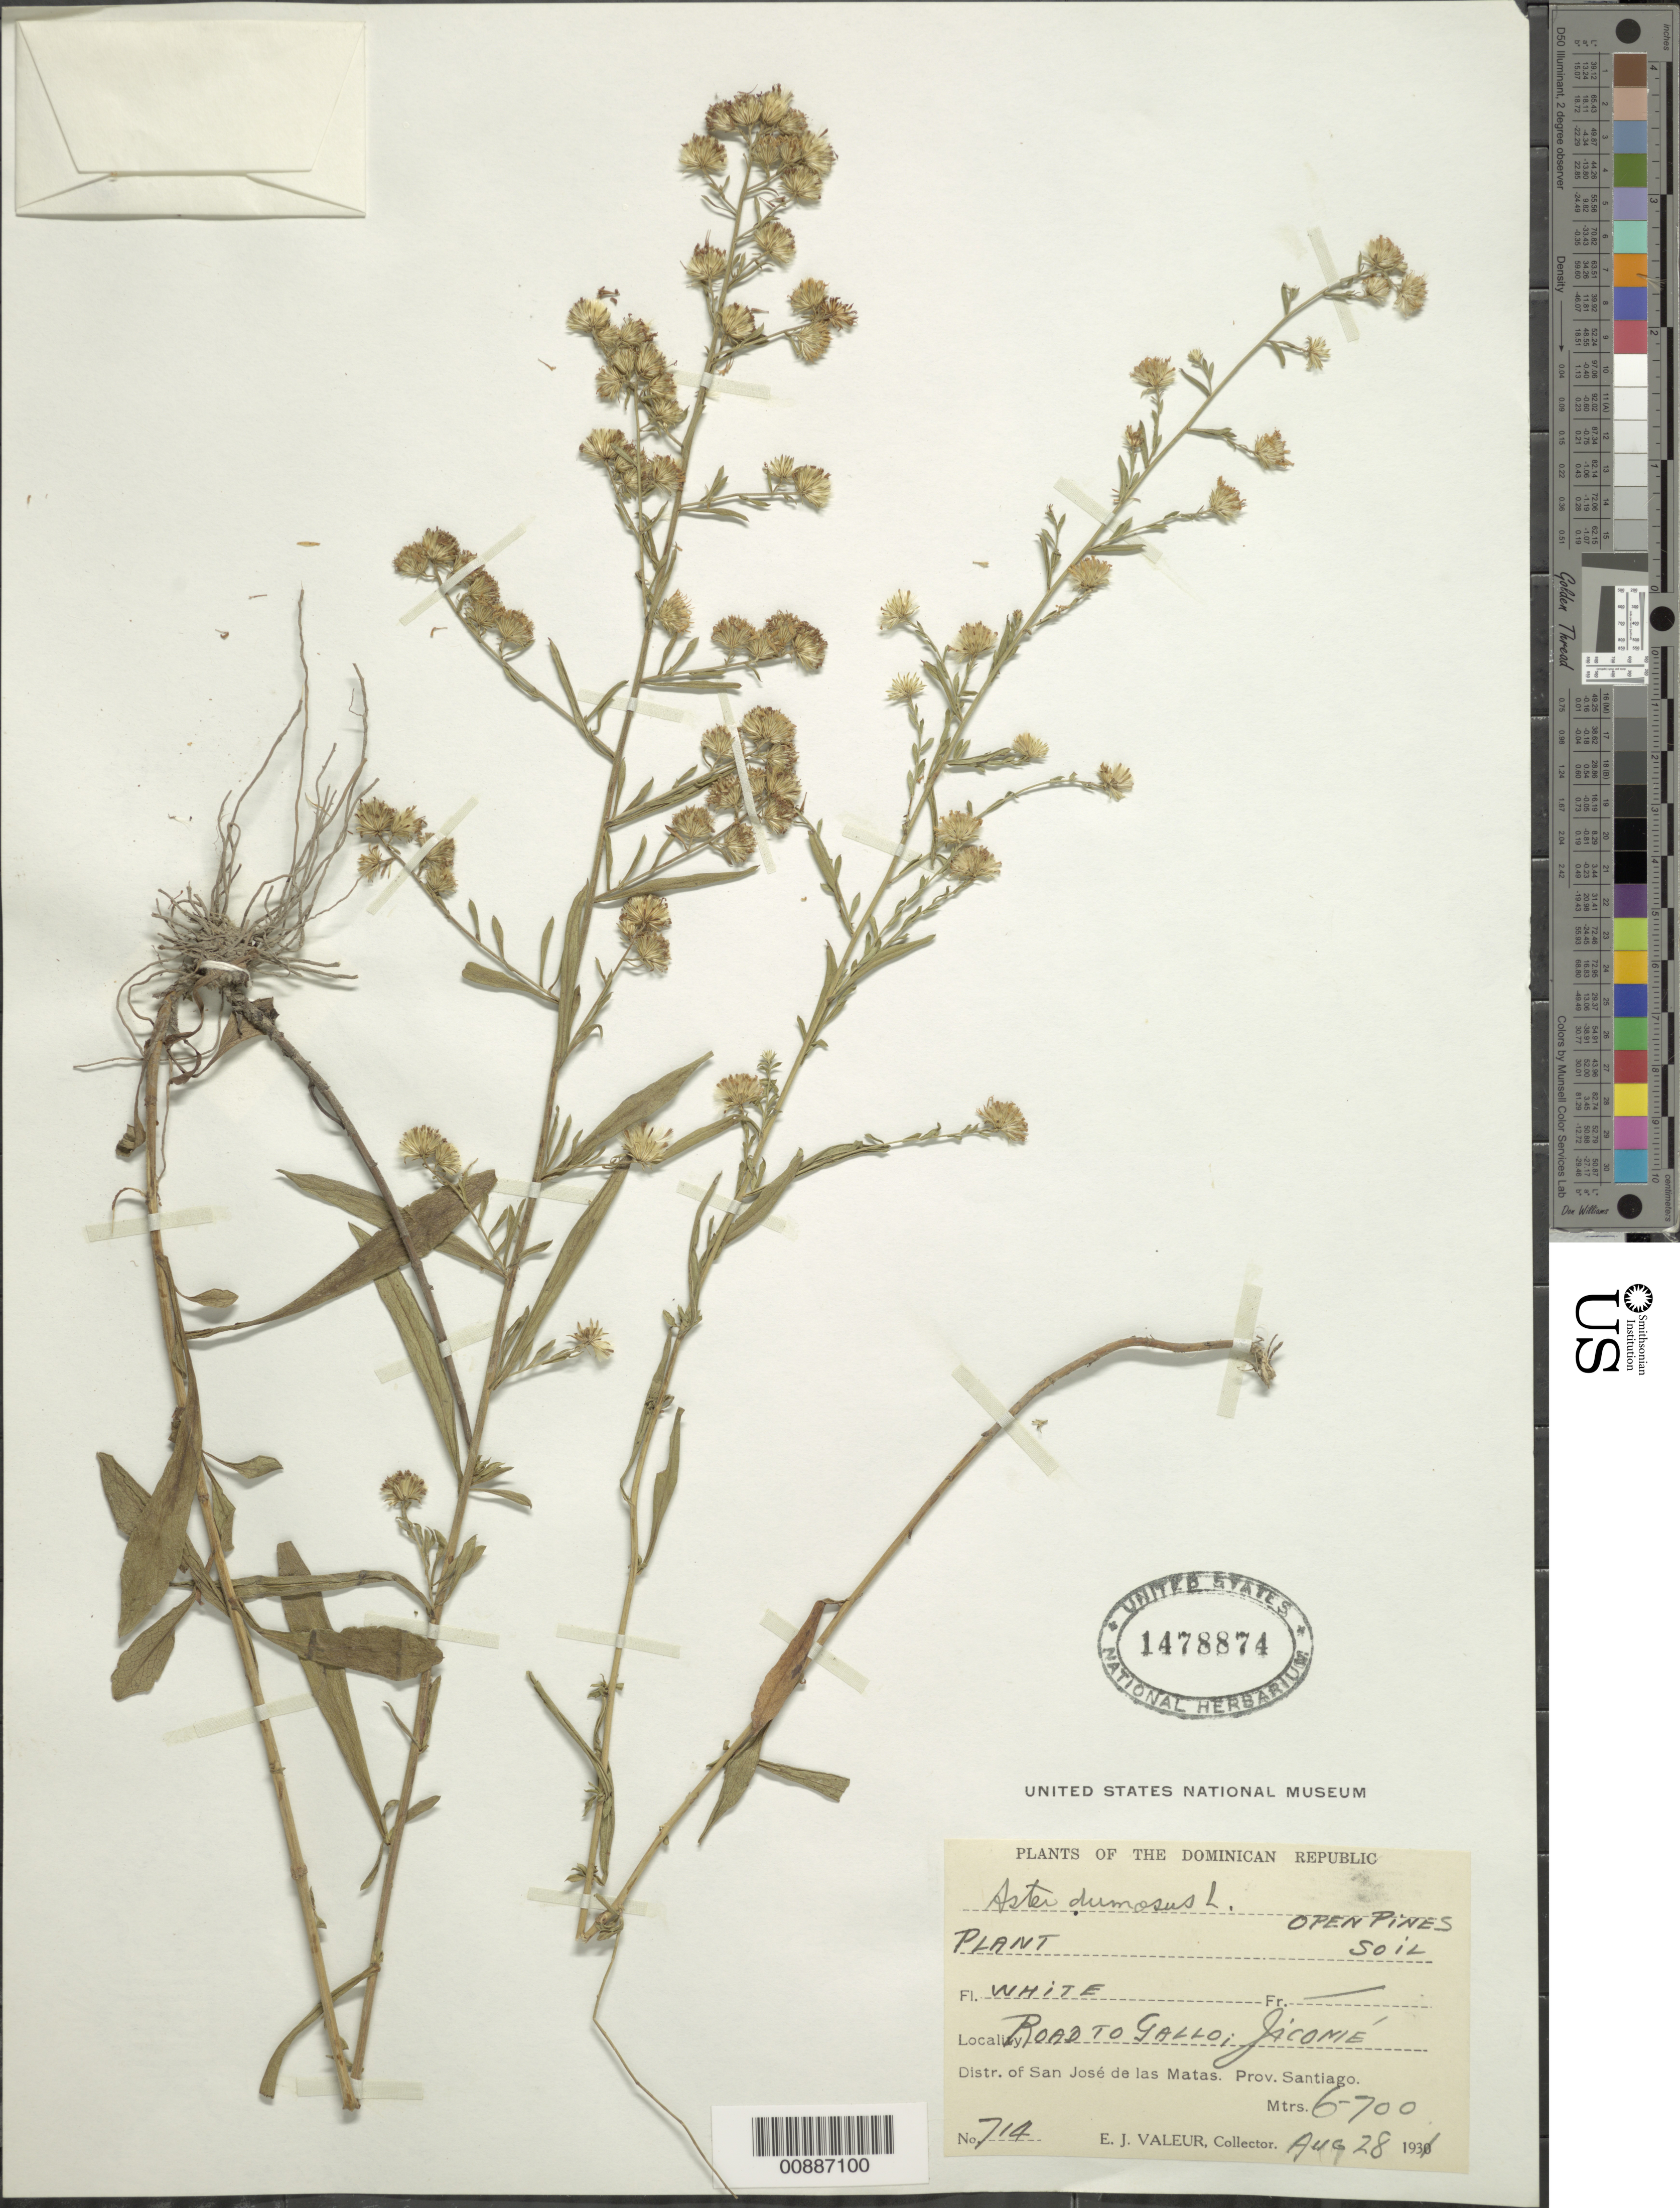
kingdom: Plantae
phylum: Tracheophyta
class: Magnoliopsida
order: Asterales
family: Asteraceae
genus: Symphyotrichum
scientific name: Symphyotrichum dumosum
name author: (L.) G.L. Nesom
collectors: E. Valeur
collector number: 714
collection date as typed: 28 Aug 1931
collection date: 1931-08-28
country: Dominican Republic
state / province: Santiago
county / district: San José de las Matas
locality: Road to Galloi, Jicomé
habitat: Open pines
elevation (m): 600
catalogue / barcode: US 1478874